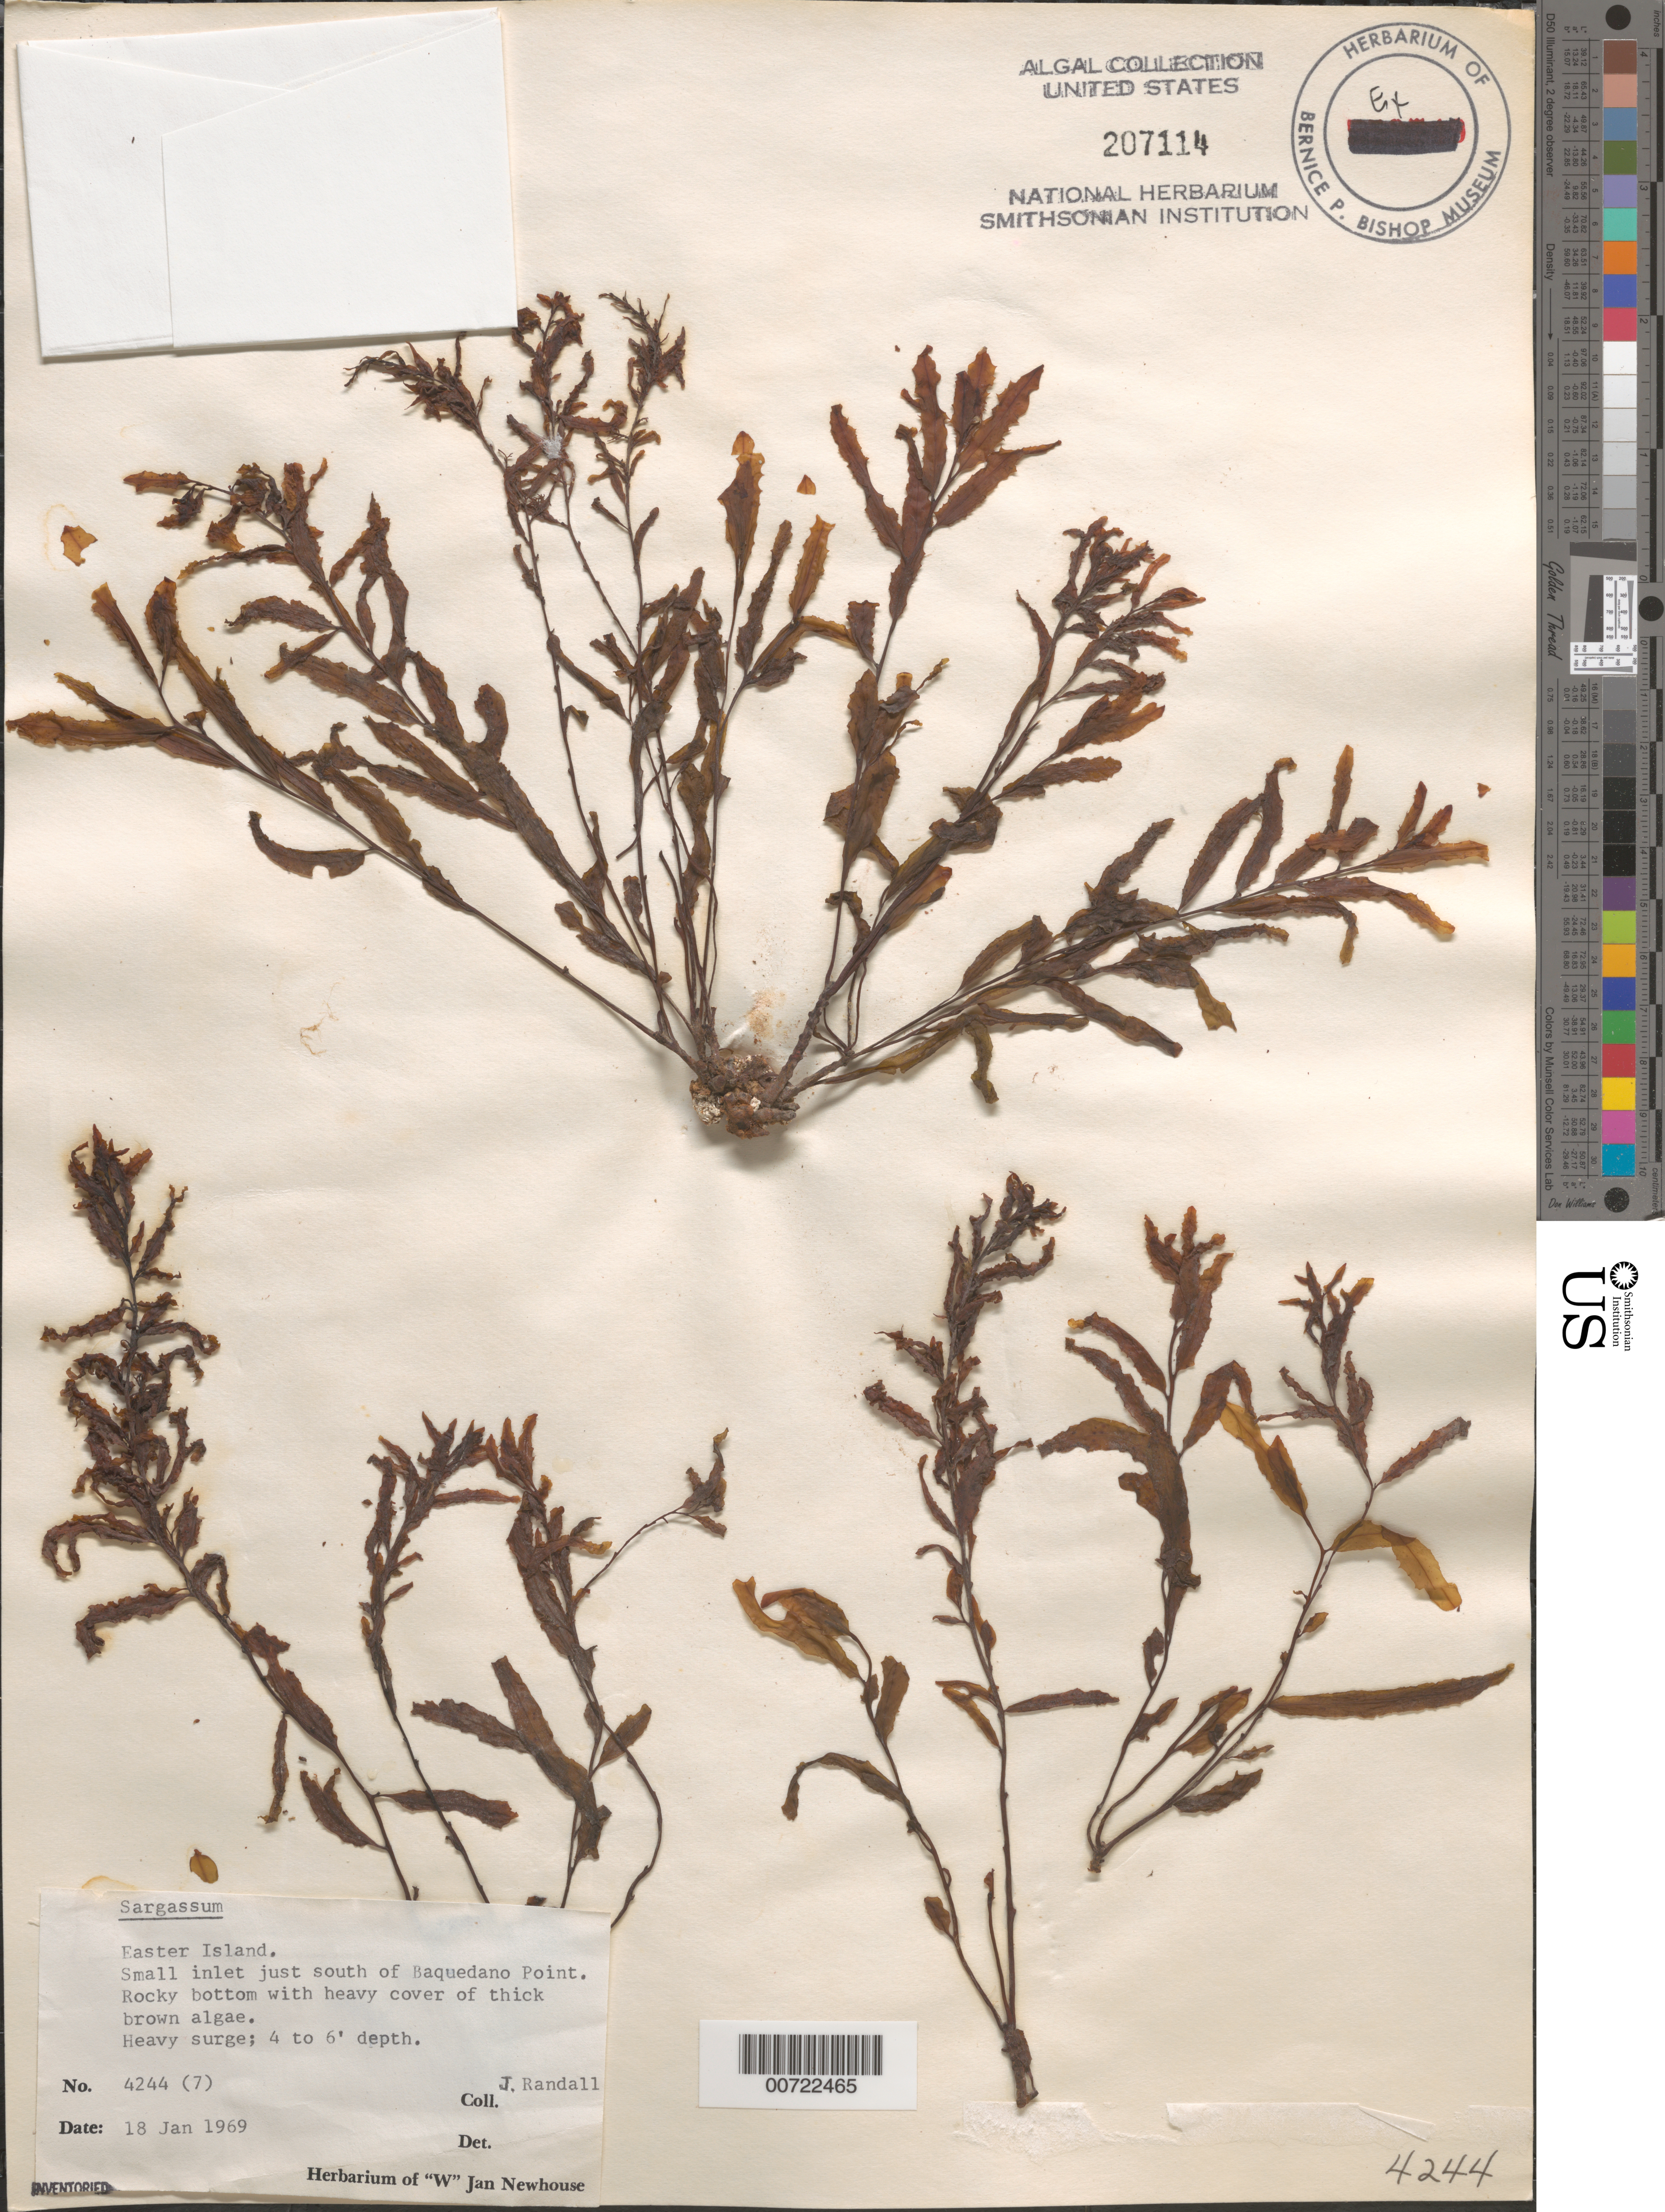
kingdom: Chromista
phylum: Ochrophyta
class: Phaeophyceae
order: Fucales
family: Sargassaceae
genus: Sargassum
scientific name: Sargassum sp.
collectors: J. Randall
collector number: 4244 (7)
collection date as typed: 18 Jan 1969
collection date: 1969-01-18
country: Chile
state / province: Valparaíso (V)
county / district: Isla de Pascua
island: Pascua [Easter]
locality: Small islet (inlet?) just south of Baquedano Point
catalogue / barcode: US 207114